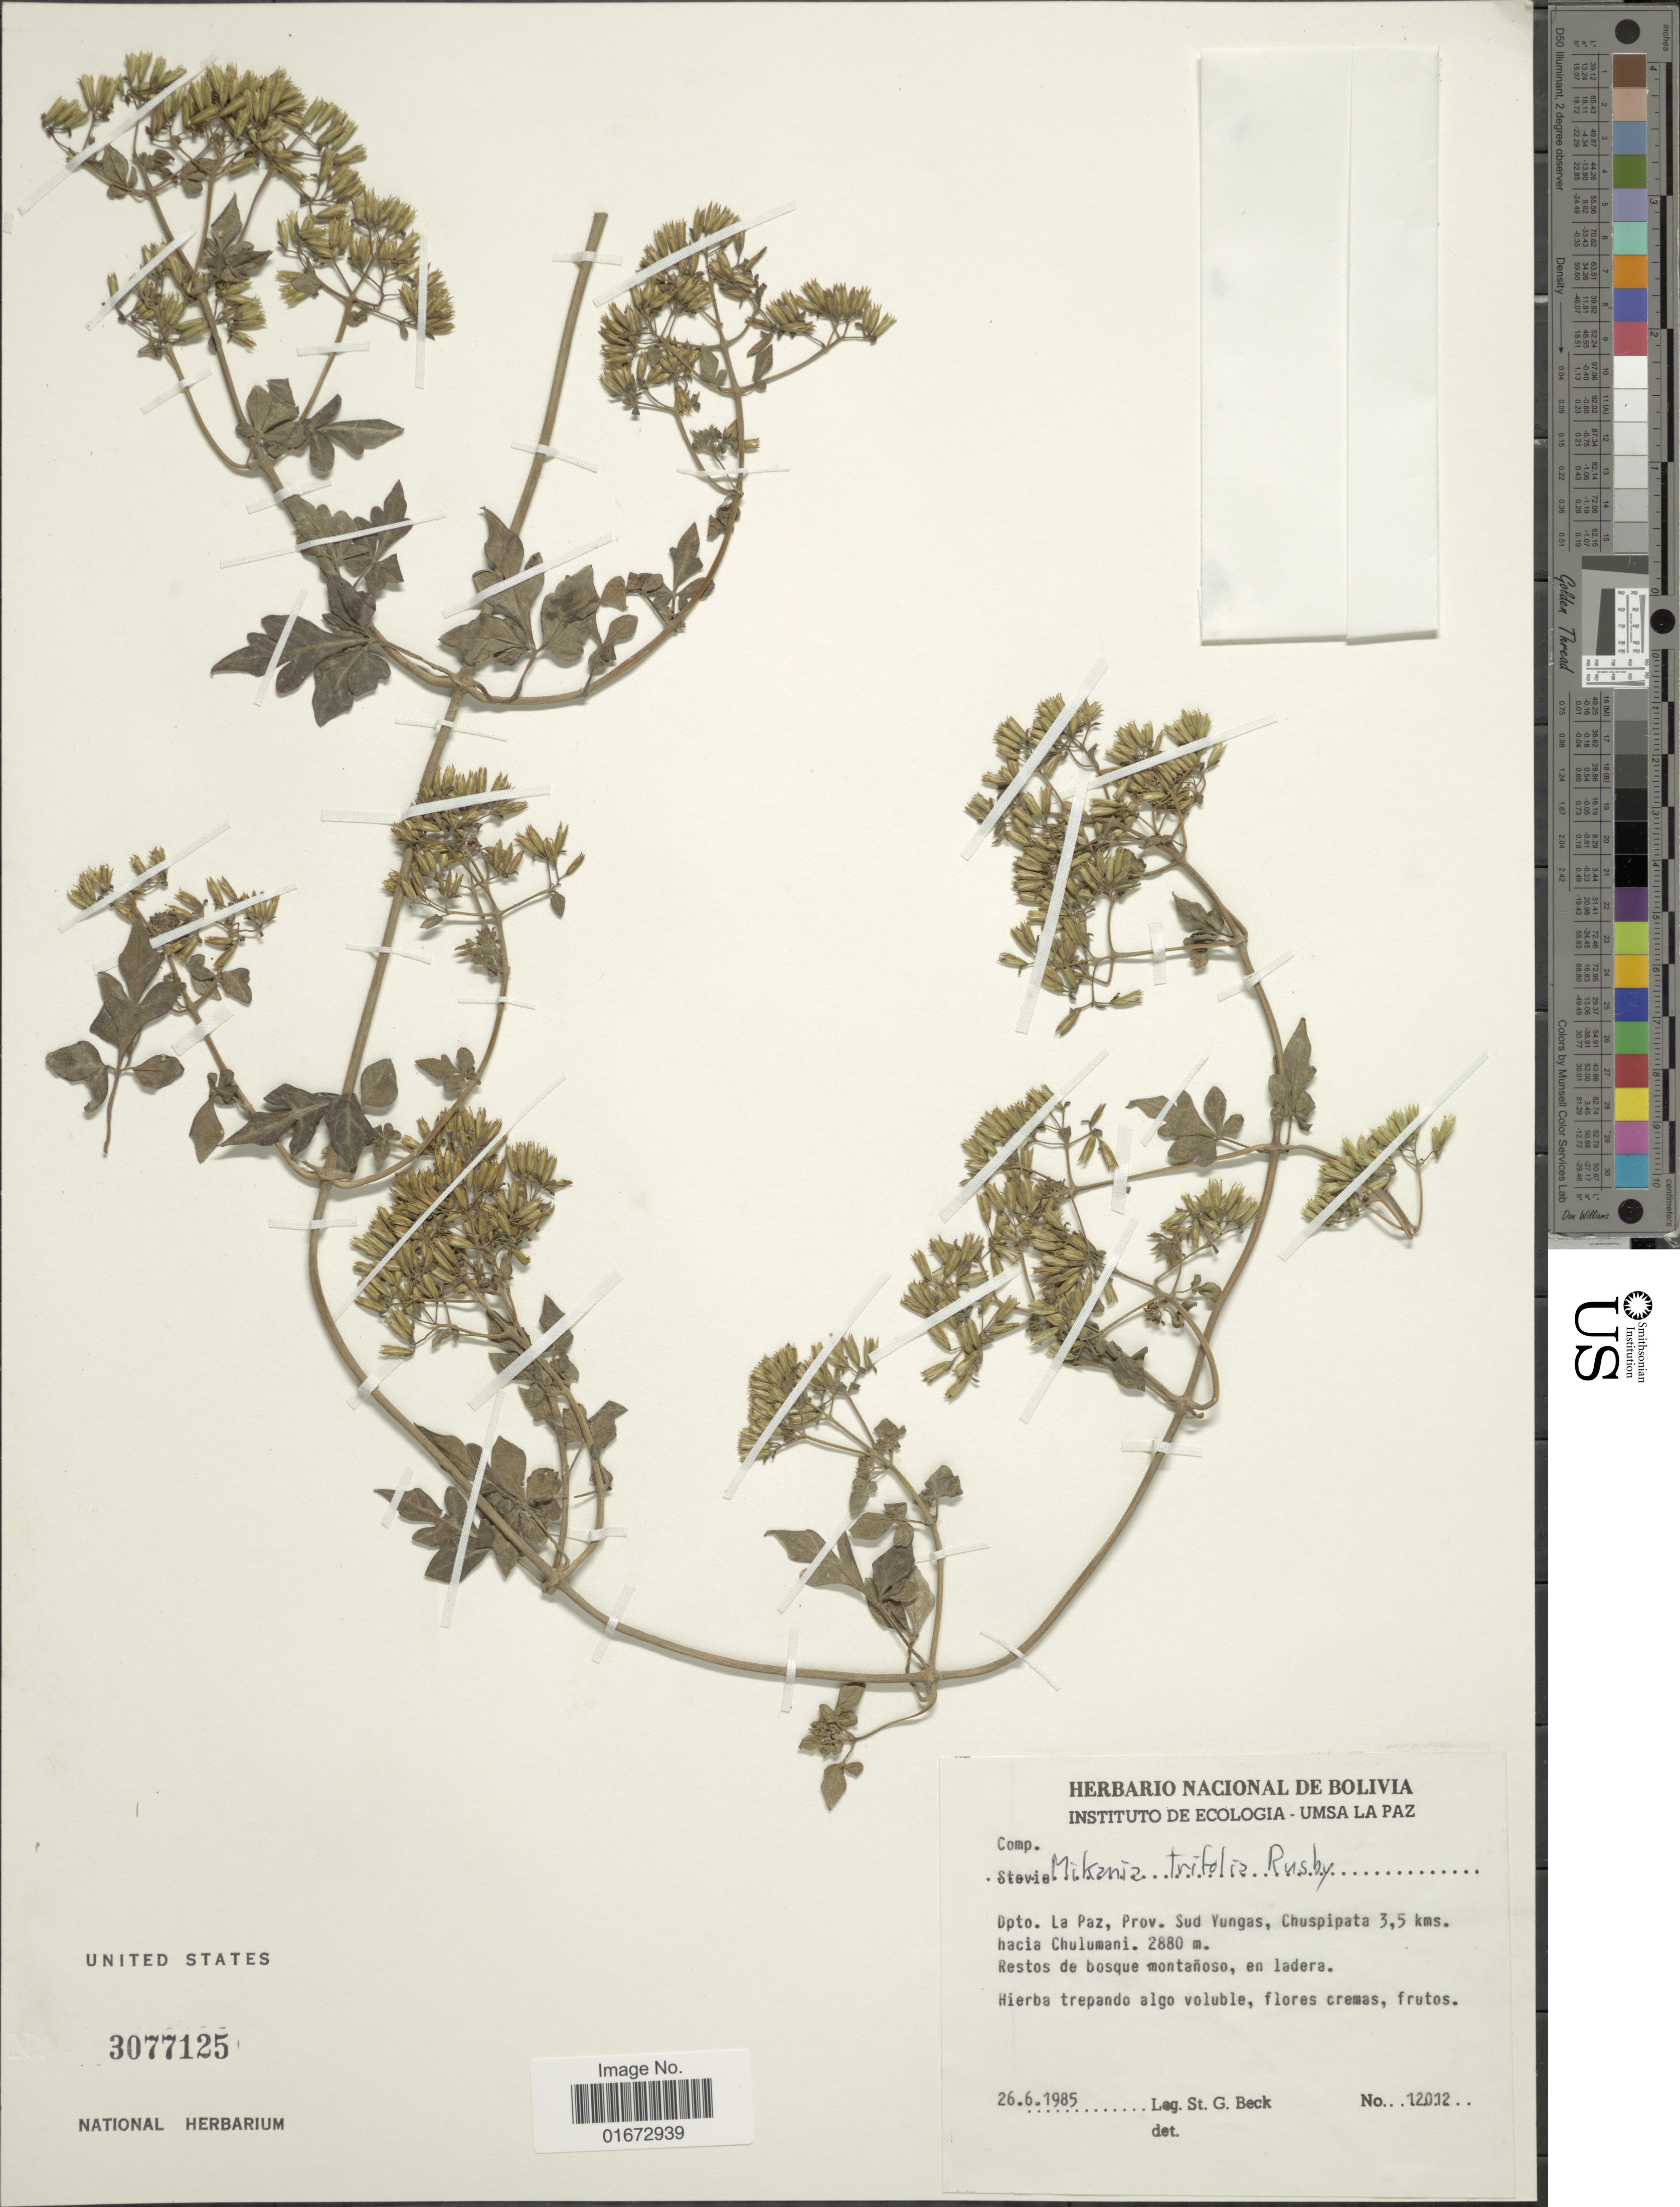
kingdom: Plantae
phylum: Tracheophyta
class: Magnoliopsida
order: Asterales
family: Asteraceae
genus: Mikania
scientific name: Mikania trifolia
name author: (Rusby) B.L. Rob.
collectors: S. G. Beck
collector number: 12012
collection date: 1985-06-26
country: Bolivia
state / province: La Paz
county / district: Sud Yungas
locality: Chuspipata 3,5 kms. hacia Chulumani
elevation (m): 2880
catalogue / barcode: US 3077125